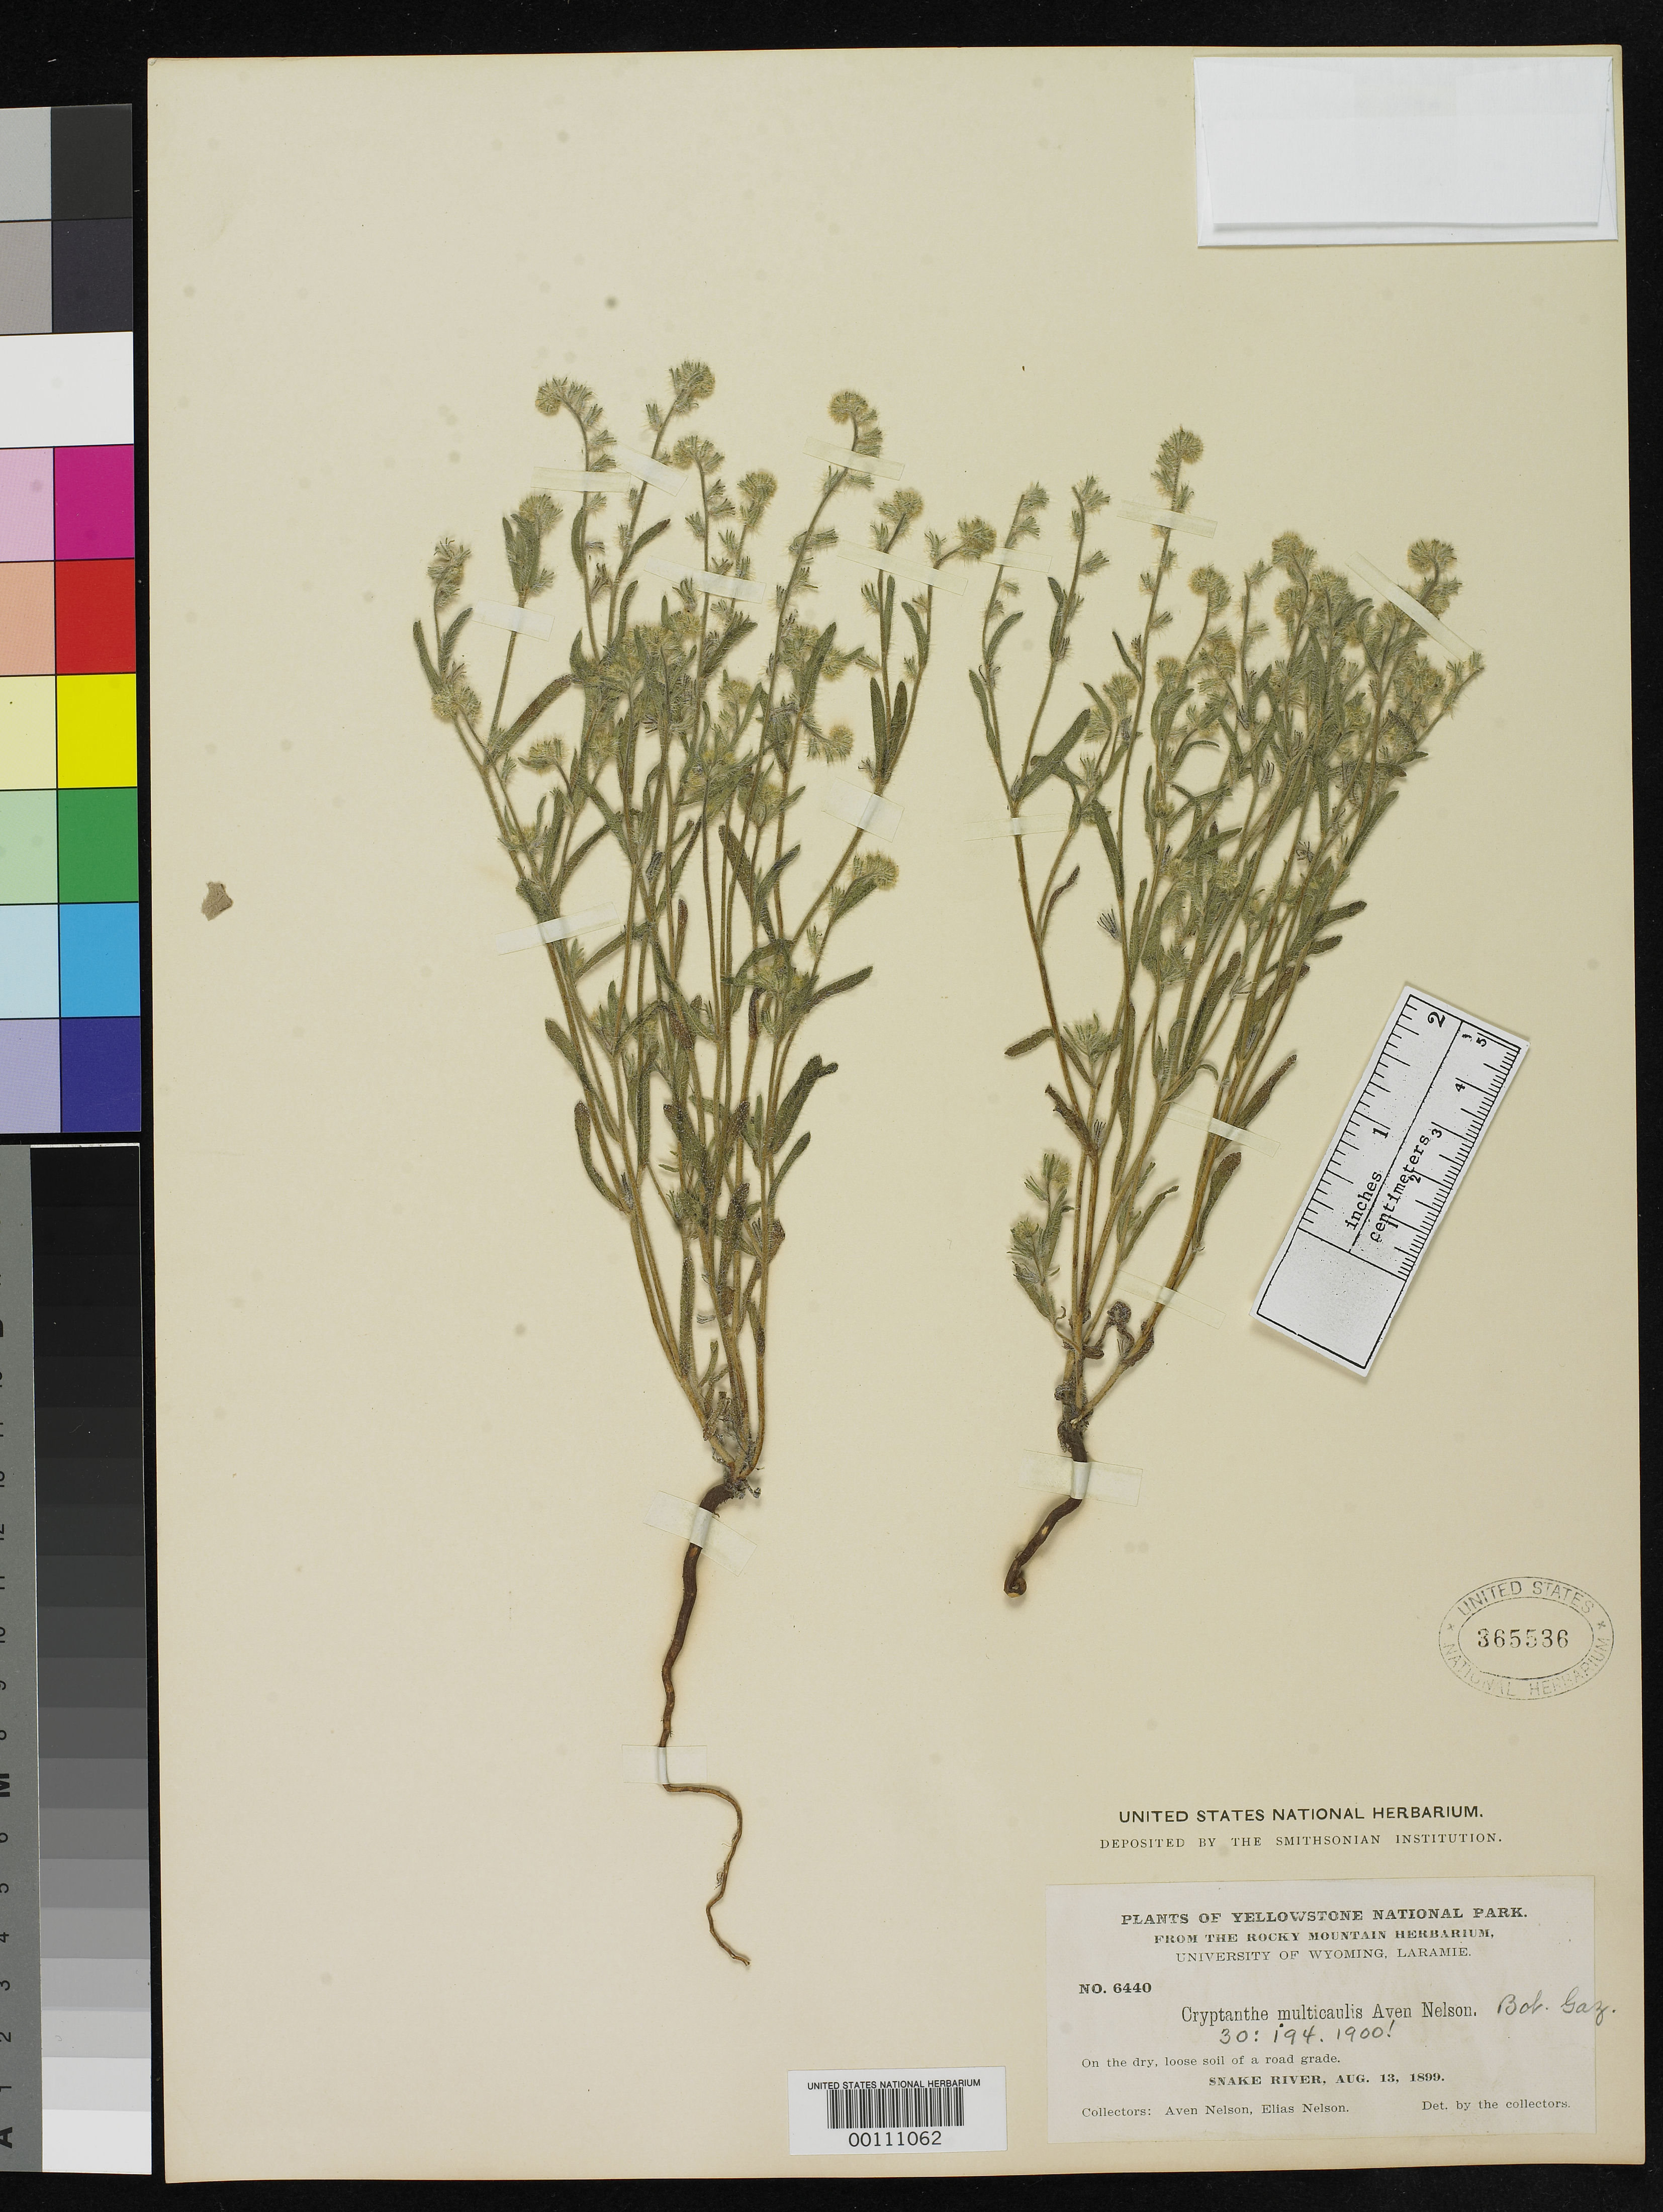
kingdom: Plantae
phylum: Tracheophyta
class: Magnoliopsida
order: Boraginales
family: Boraginaceae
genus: Cryptantha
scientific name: Cryptantha multicaulis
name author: A. Nelson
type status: Isotype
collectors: A. Nelson & E. Nelson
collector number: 6440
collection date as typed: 13 Aug 1899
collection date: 1899-08-13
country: United States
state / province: Wyoming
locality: Snake River, Yellowstone Park.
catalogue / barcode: US 365536